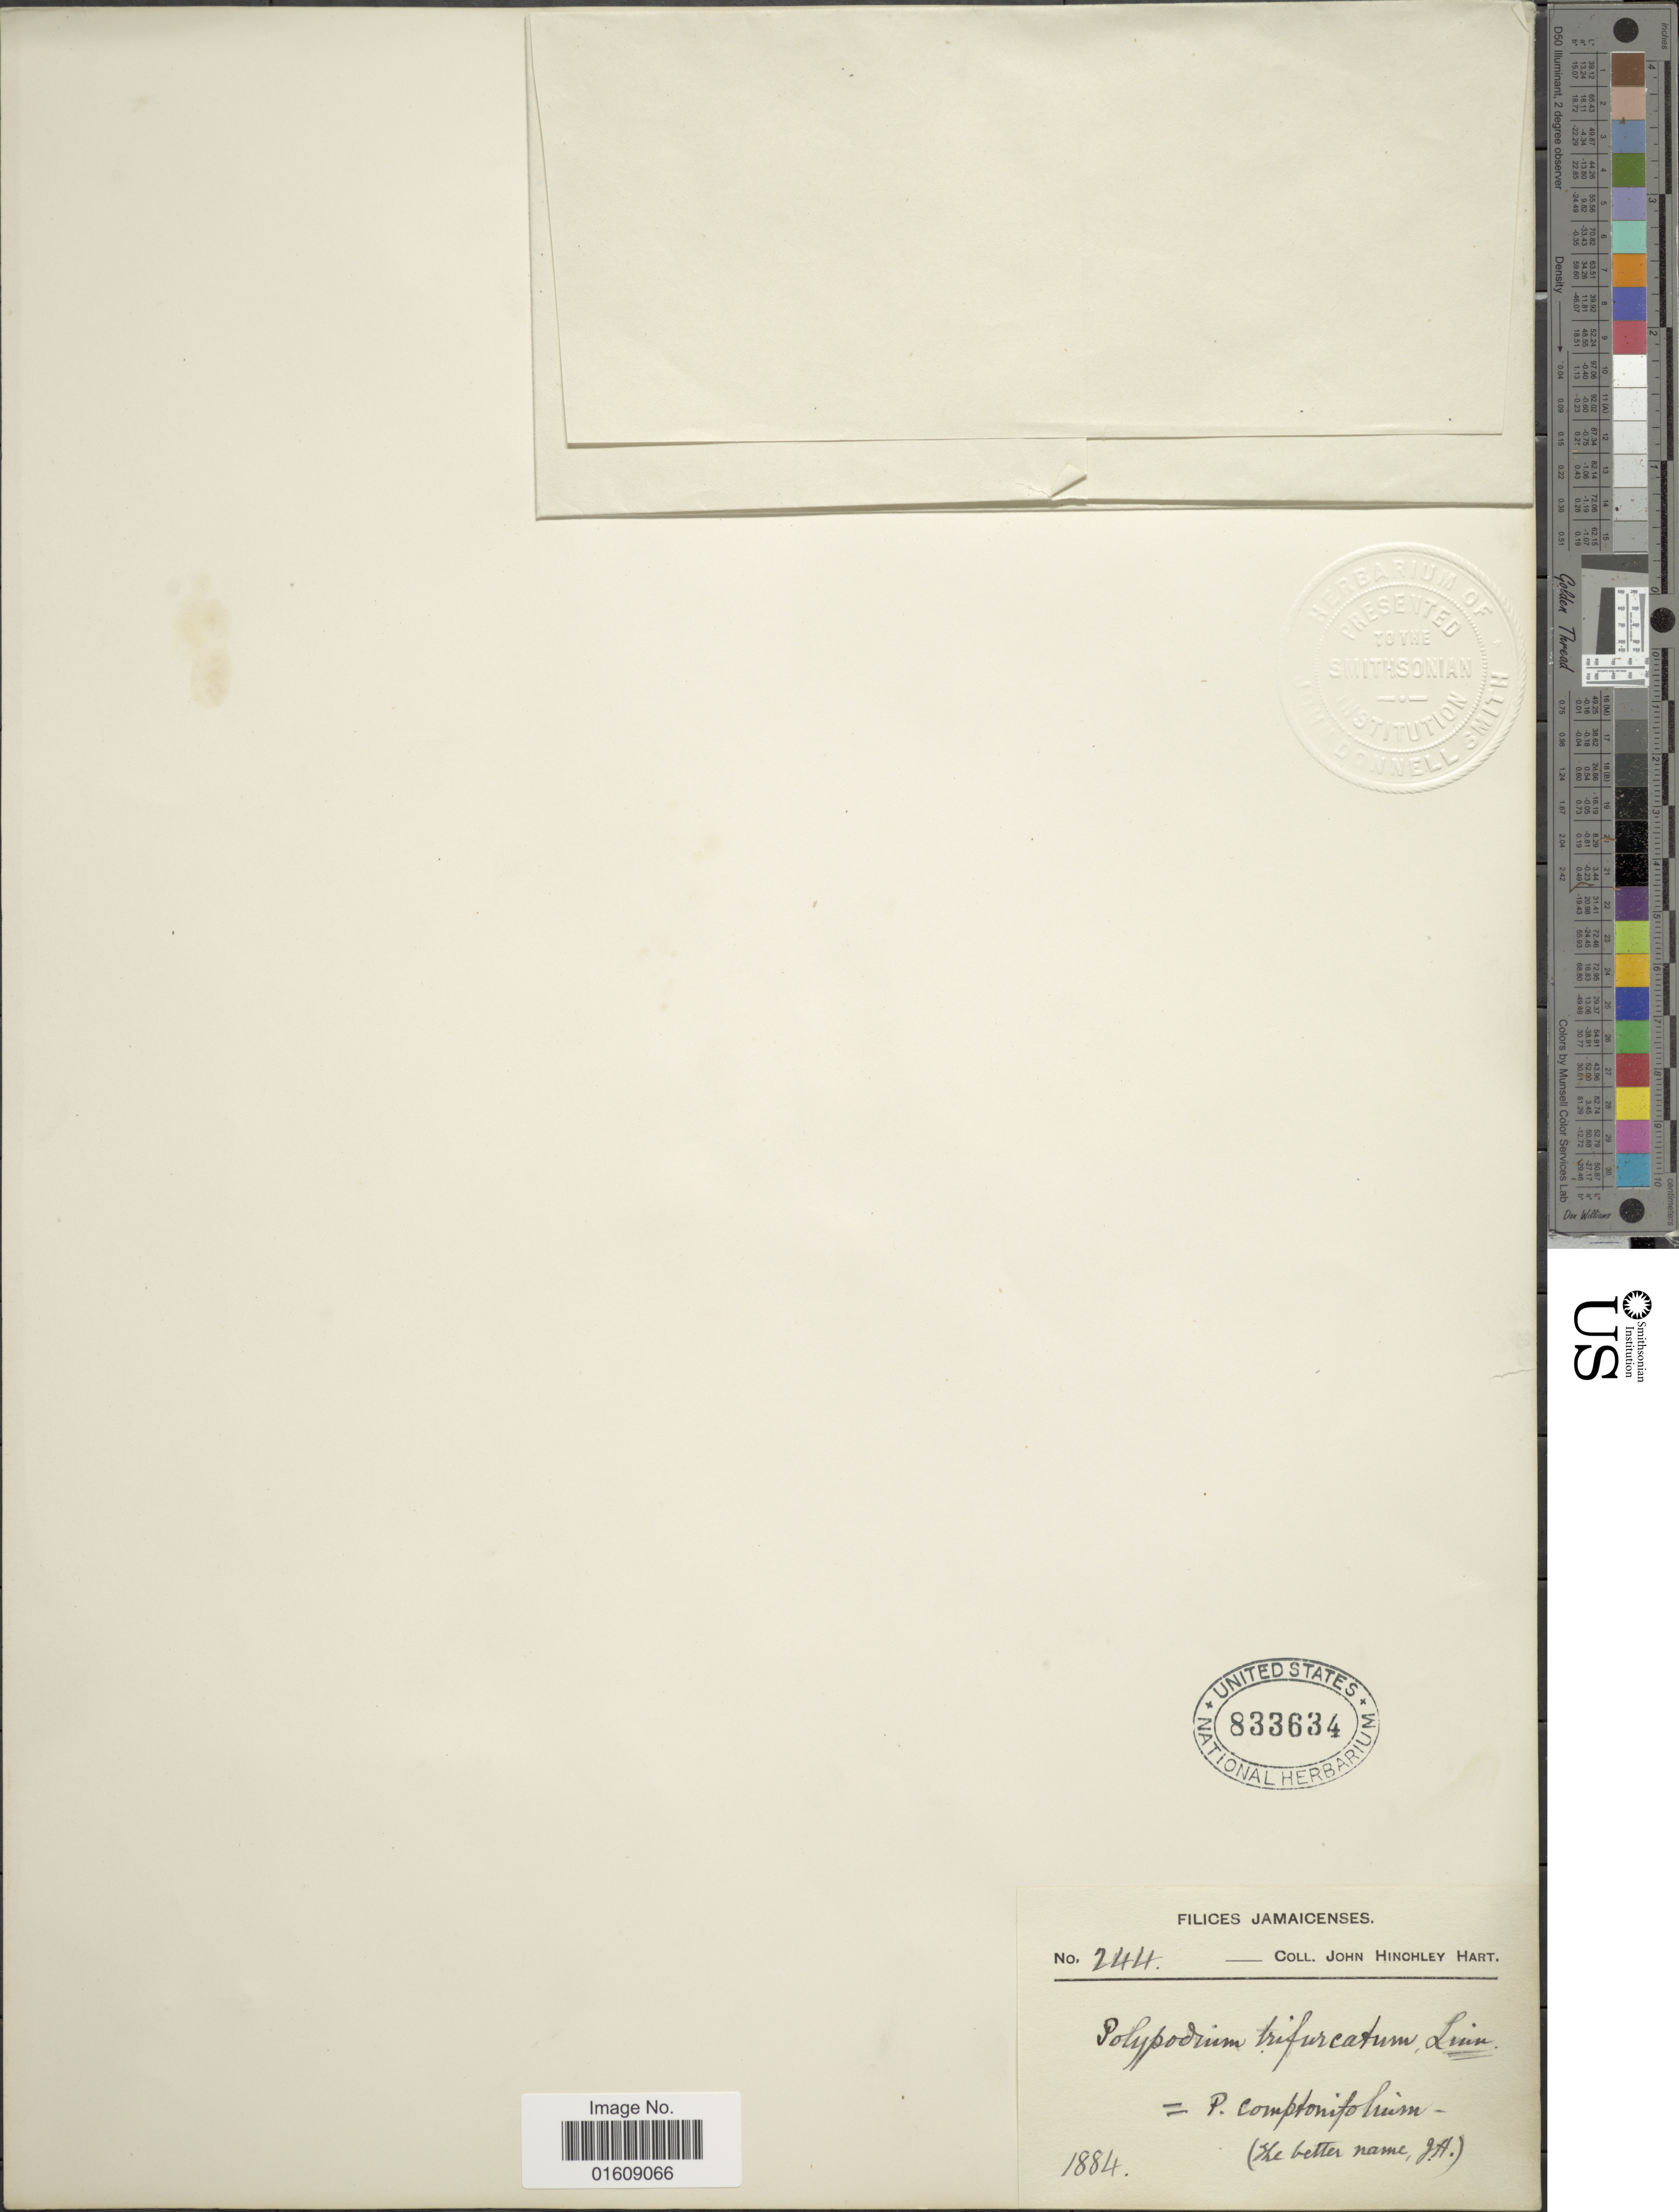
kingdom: Plantae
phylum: Tracheophyta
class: Polypodiopsida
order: Polypodiales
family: Polypodiaceae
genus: Enterosora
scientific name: Enterosora trifurcata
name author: (L.) L.E. Bishop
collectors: J. H. Hart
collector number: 244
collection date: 1884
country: Jamaica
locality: Jamaicenses.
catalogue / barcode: US 833634